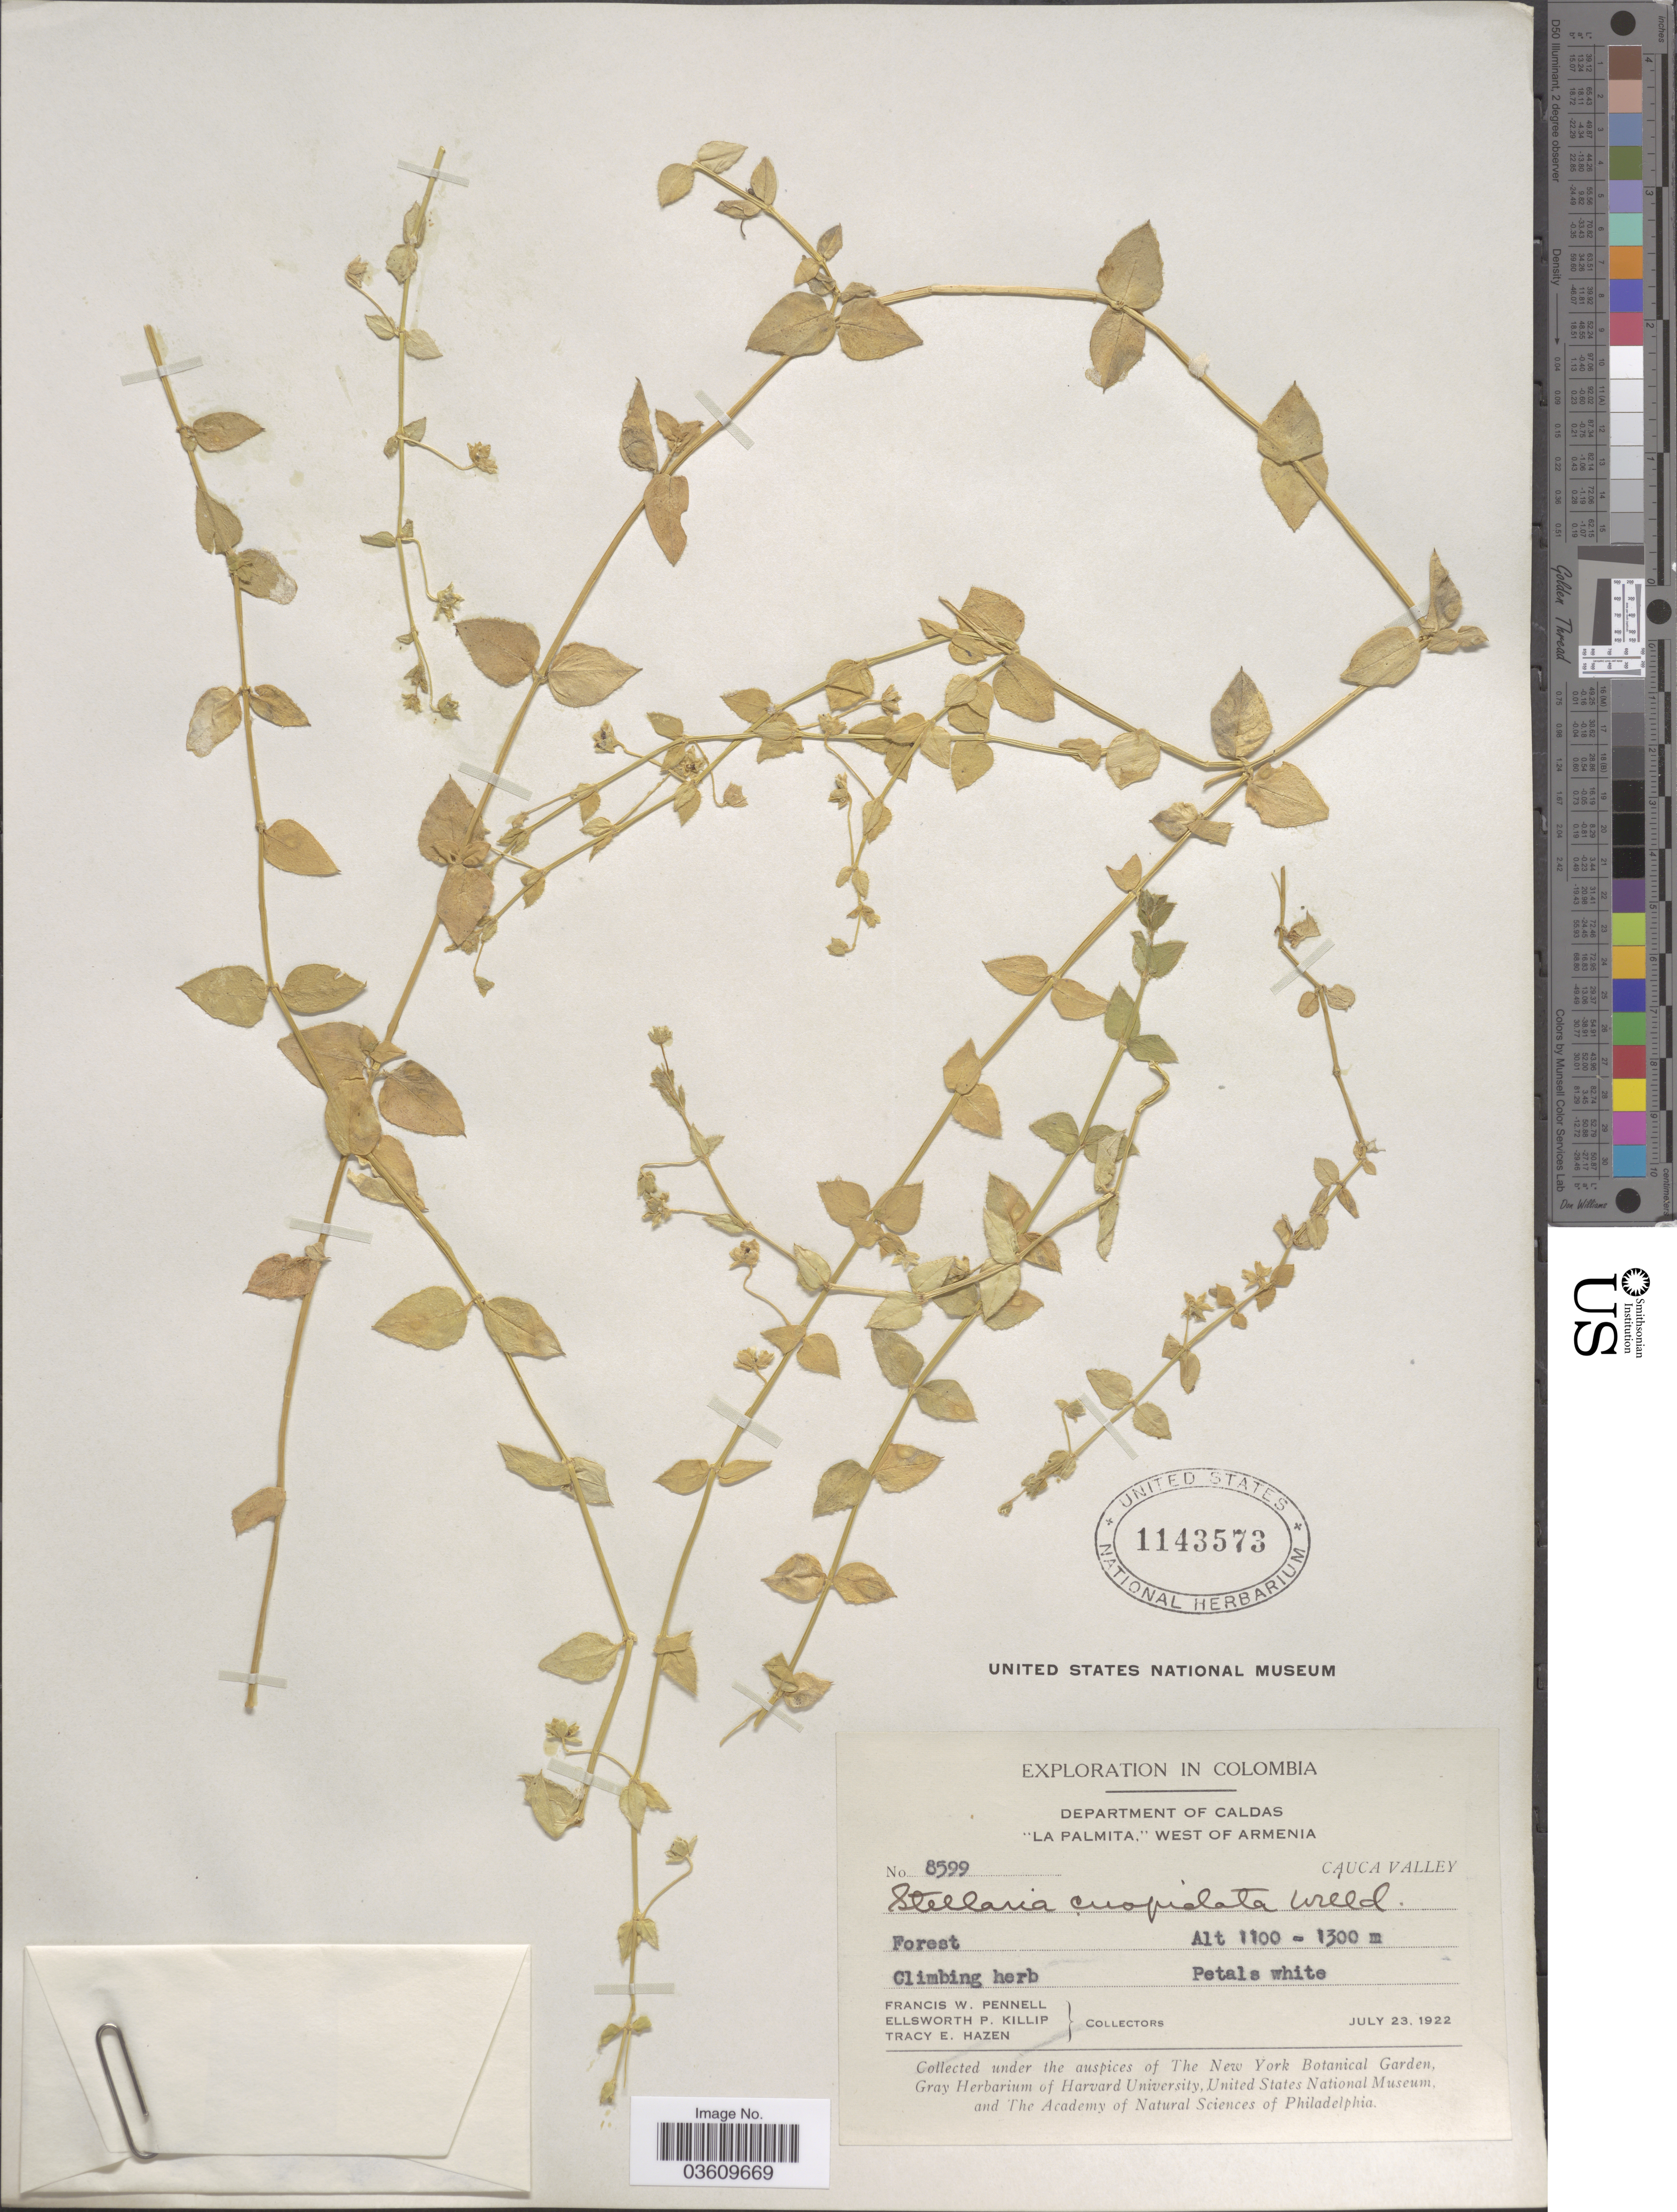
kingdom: Plantae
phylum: Tracheophyta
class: Magnoliopsida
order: Caryophyllales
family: Caryophyllaceae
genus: Stellaria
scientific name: Stellaria cuspidata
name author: Willd. ex Schltdl.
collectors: F. W. Pennell, E. P. Killip & T. E. Hazen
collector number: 8599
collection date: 1922-07-23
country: Colombia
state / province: Caldas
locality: Department of Caldas. "La Palmita," West of Armenia. Cauca Valley.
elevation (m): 1100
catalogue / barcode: US 1143573